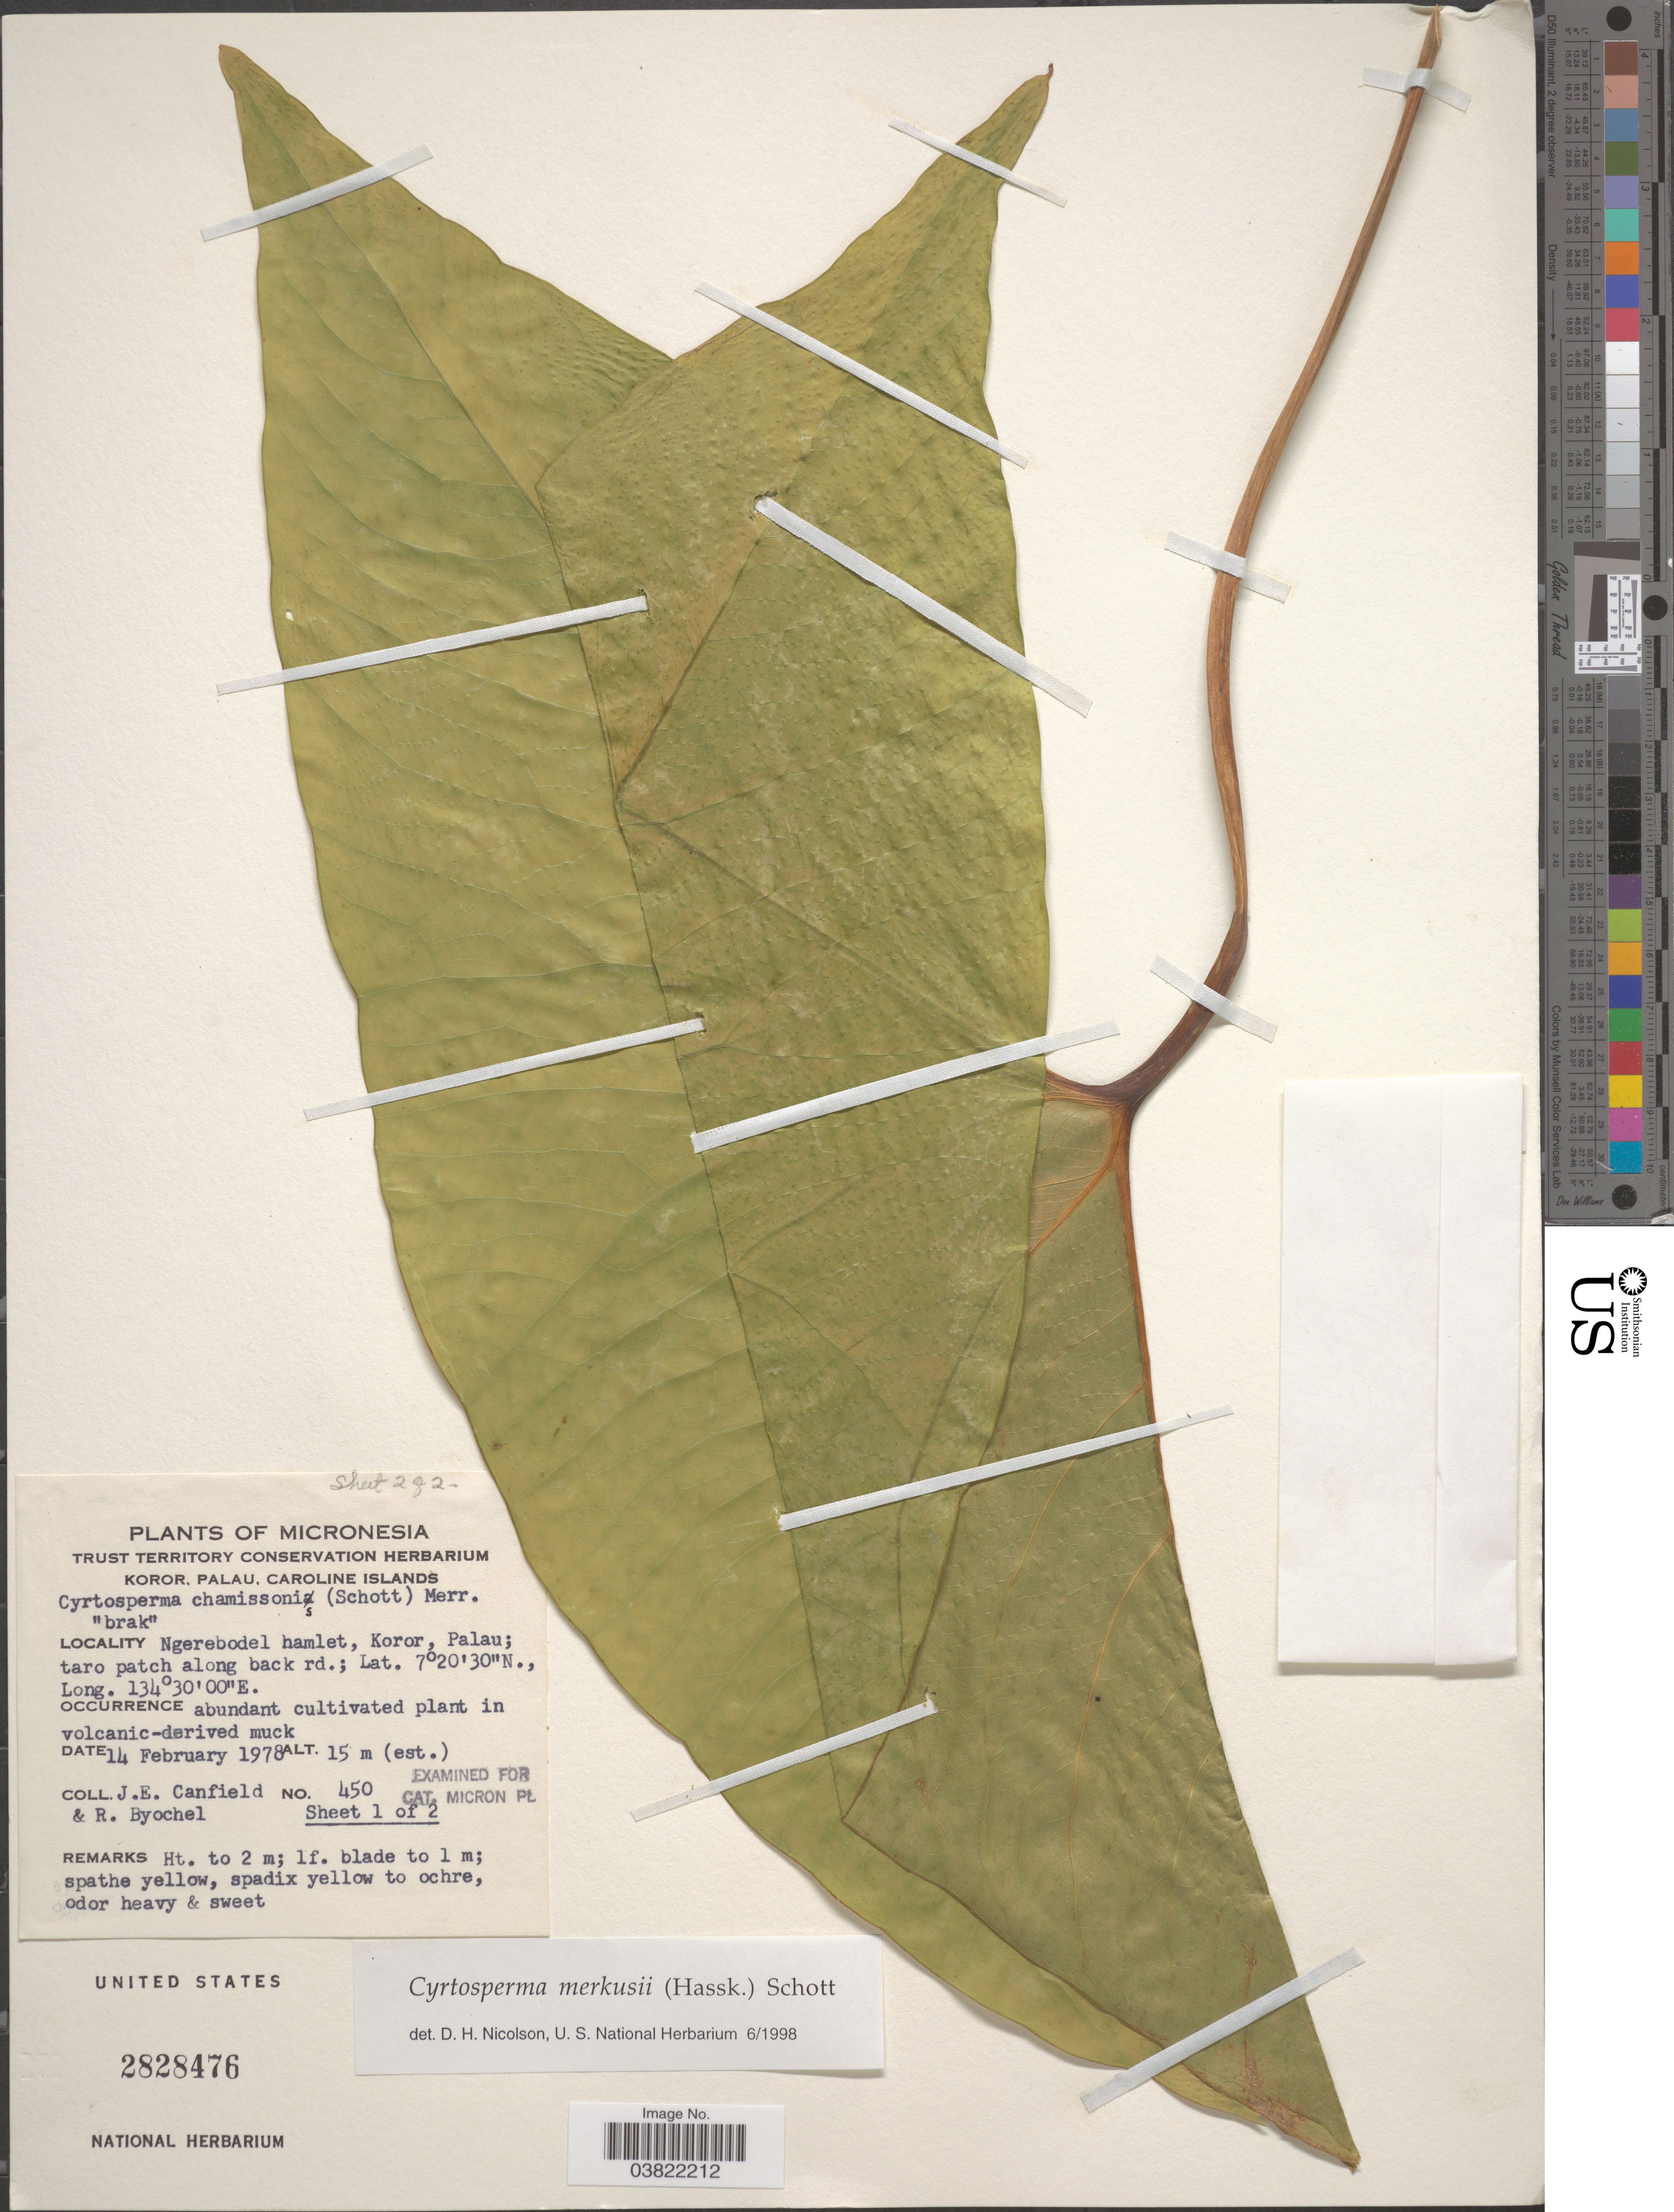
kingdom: Plantae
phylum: Tracheophyta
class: Liliopsida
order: Alismatales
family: Araceae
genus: Cyrtosperma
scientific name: Cyrtosperma merkusii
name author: (Hassk.) Schott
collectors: J. E. Canfield & R. Byochel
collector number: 450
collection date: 1978-02-14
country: Palau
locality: Micronesia. Ngerebodel hamlet, Koror, Palau; taro patch along back rd.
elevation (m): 15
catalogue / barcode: US 2828476